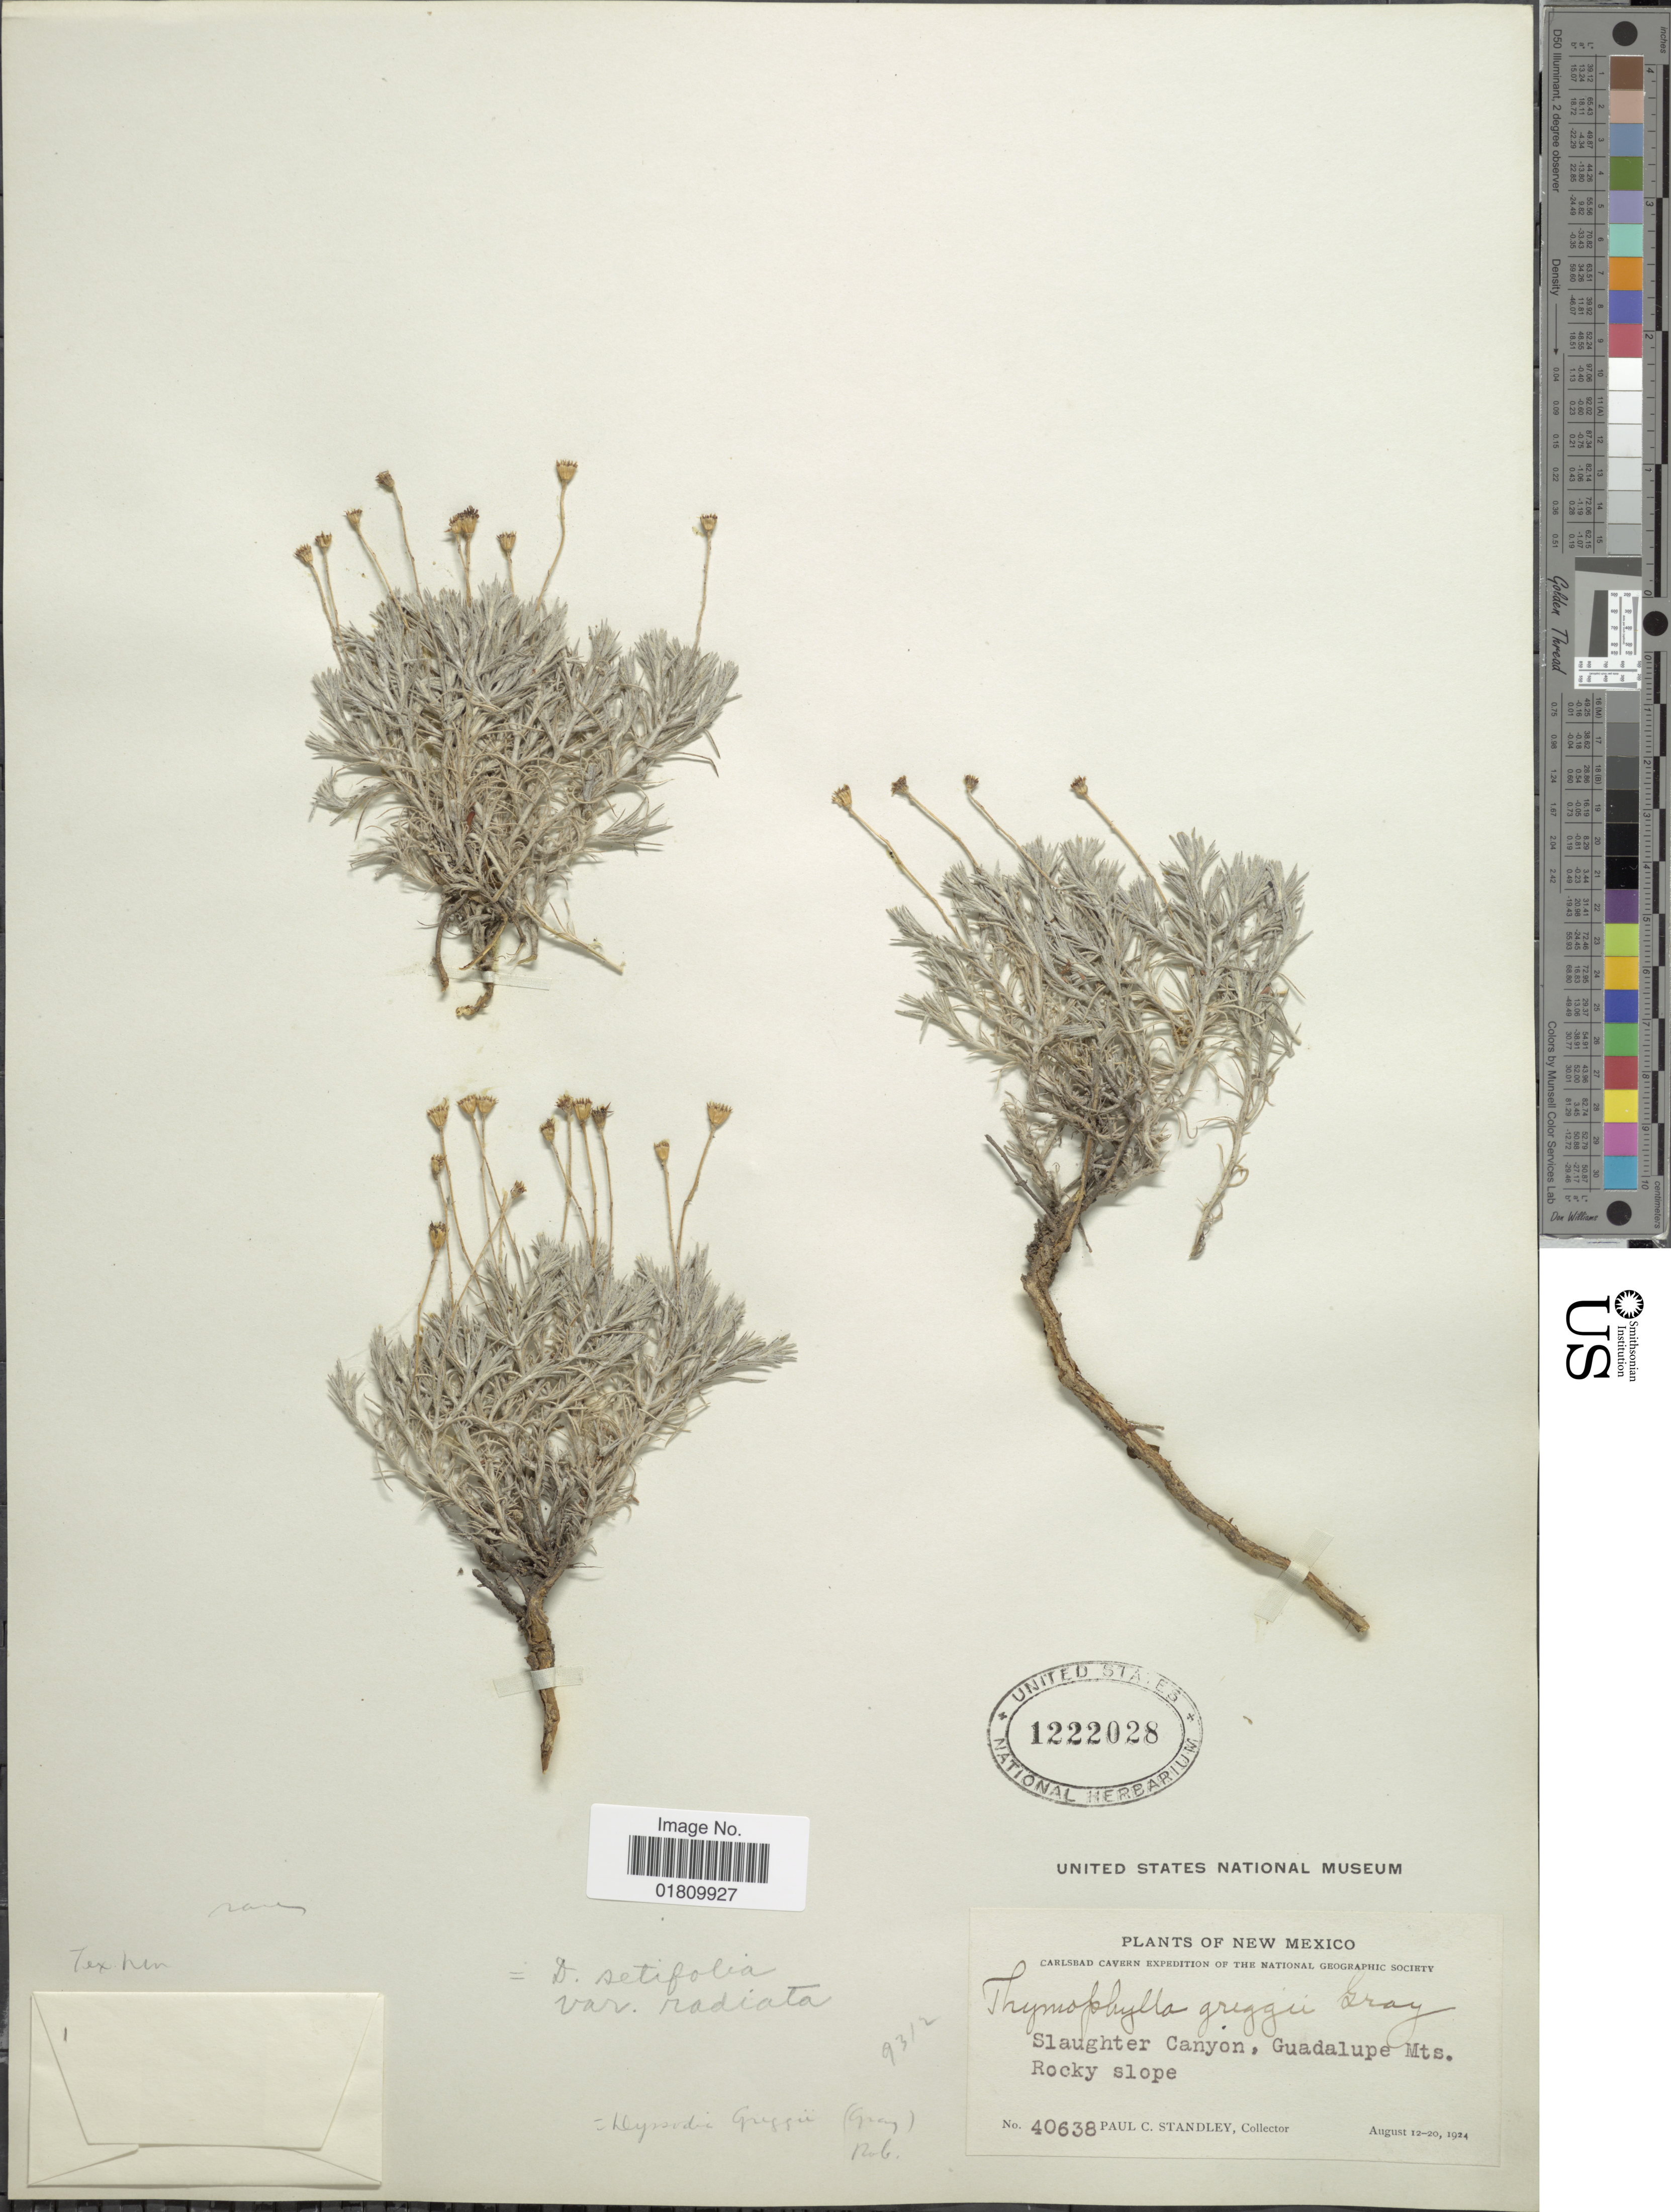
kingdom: Plantae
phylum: Tracheophyta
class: Magnoliopsida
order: Asterales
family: Asteraceae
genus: Thymophylla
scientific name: Thymophylla setifolia var. radiata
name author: (A. Gray) Strother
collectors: P. C. Standley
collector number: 40638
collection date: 1924-08-12/1924-08-20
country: United States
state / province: New Mexico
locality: Carlsbad Cavern, Slaughter Canyon, Guadalupe Mts., Rocky slope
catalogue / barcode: US 1222028